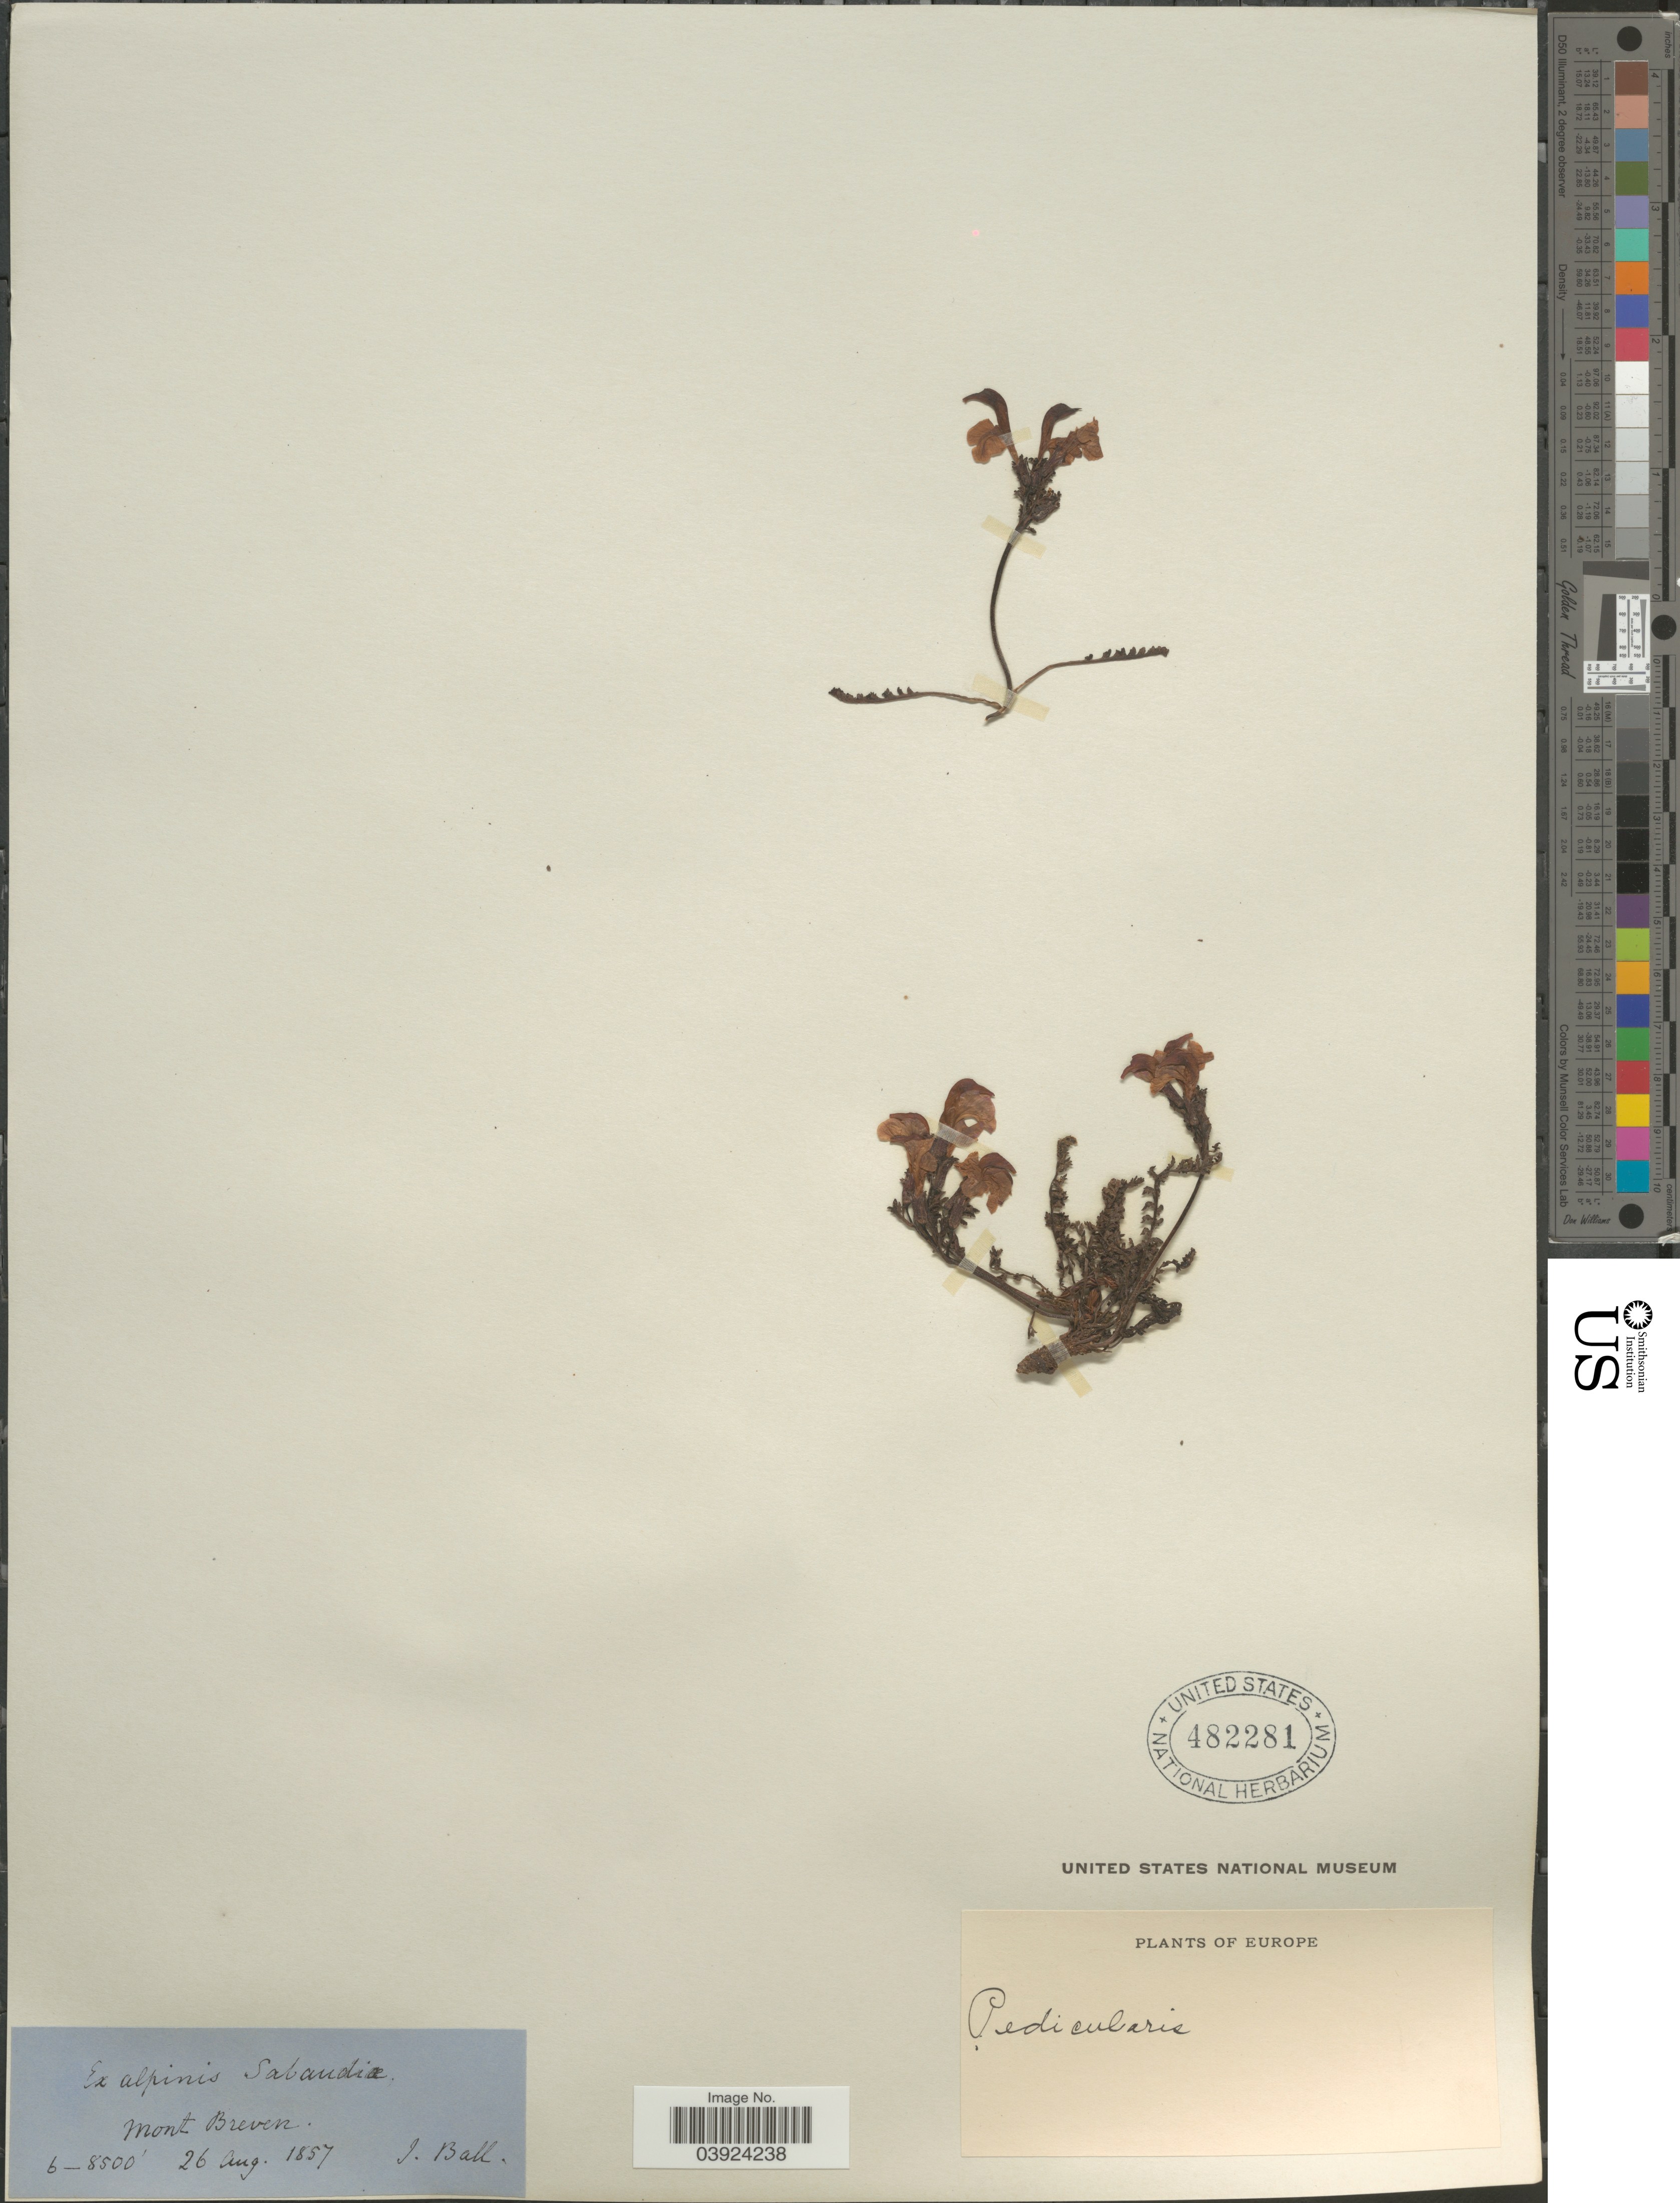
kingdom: Plantae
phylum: Tracheophyta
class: Magnoliopsida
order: Lamiales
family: Orobanchaceae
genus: Pedicularis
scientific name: Pedicularis sp.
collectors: J. Ball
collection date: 1857-08-26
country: France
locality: Ex alpinis Sabandiæ. Mont Breven.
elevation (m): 1829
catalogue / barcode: US 482281